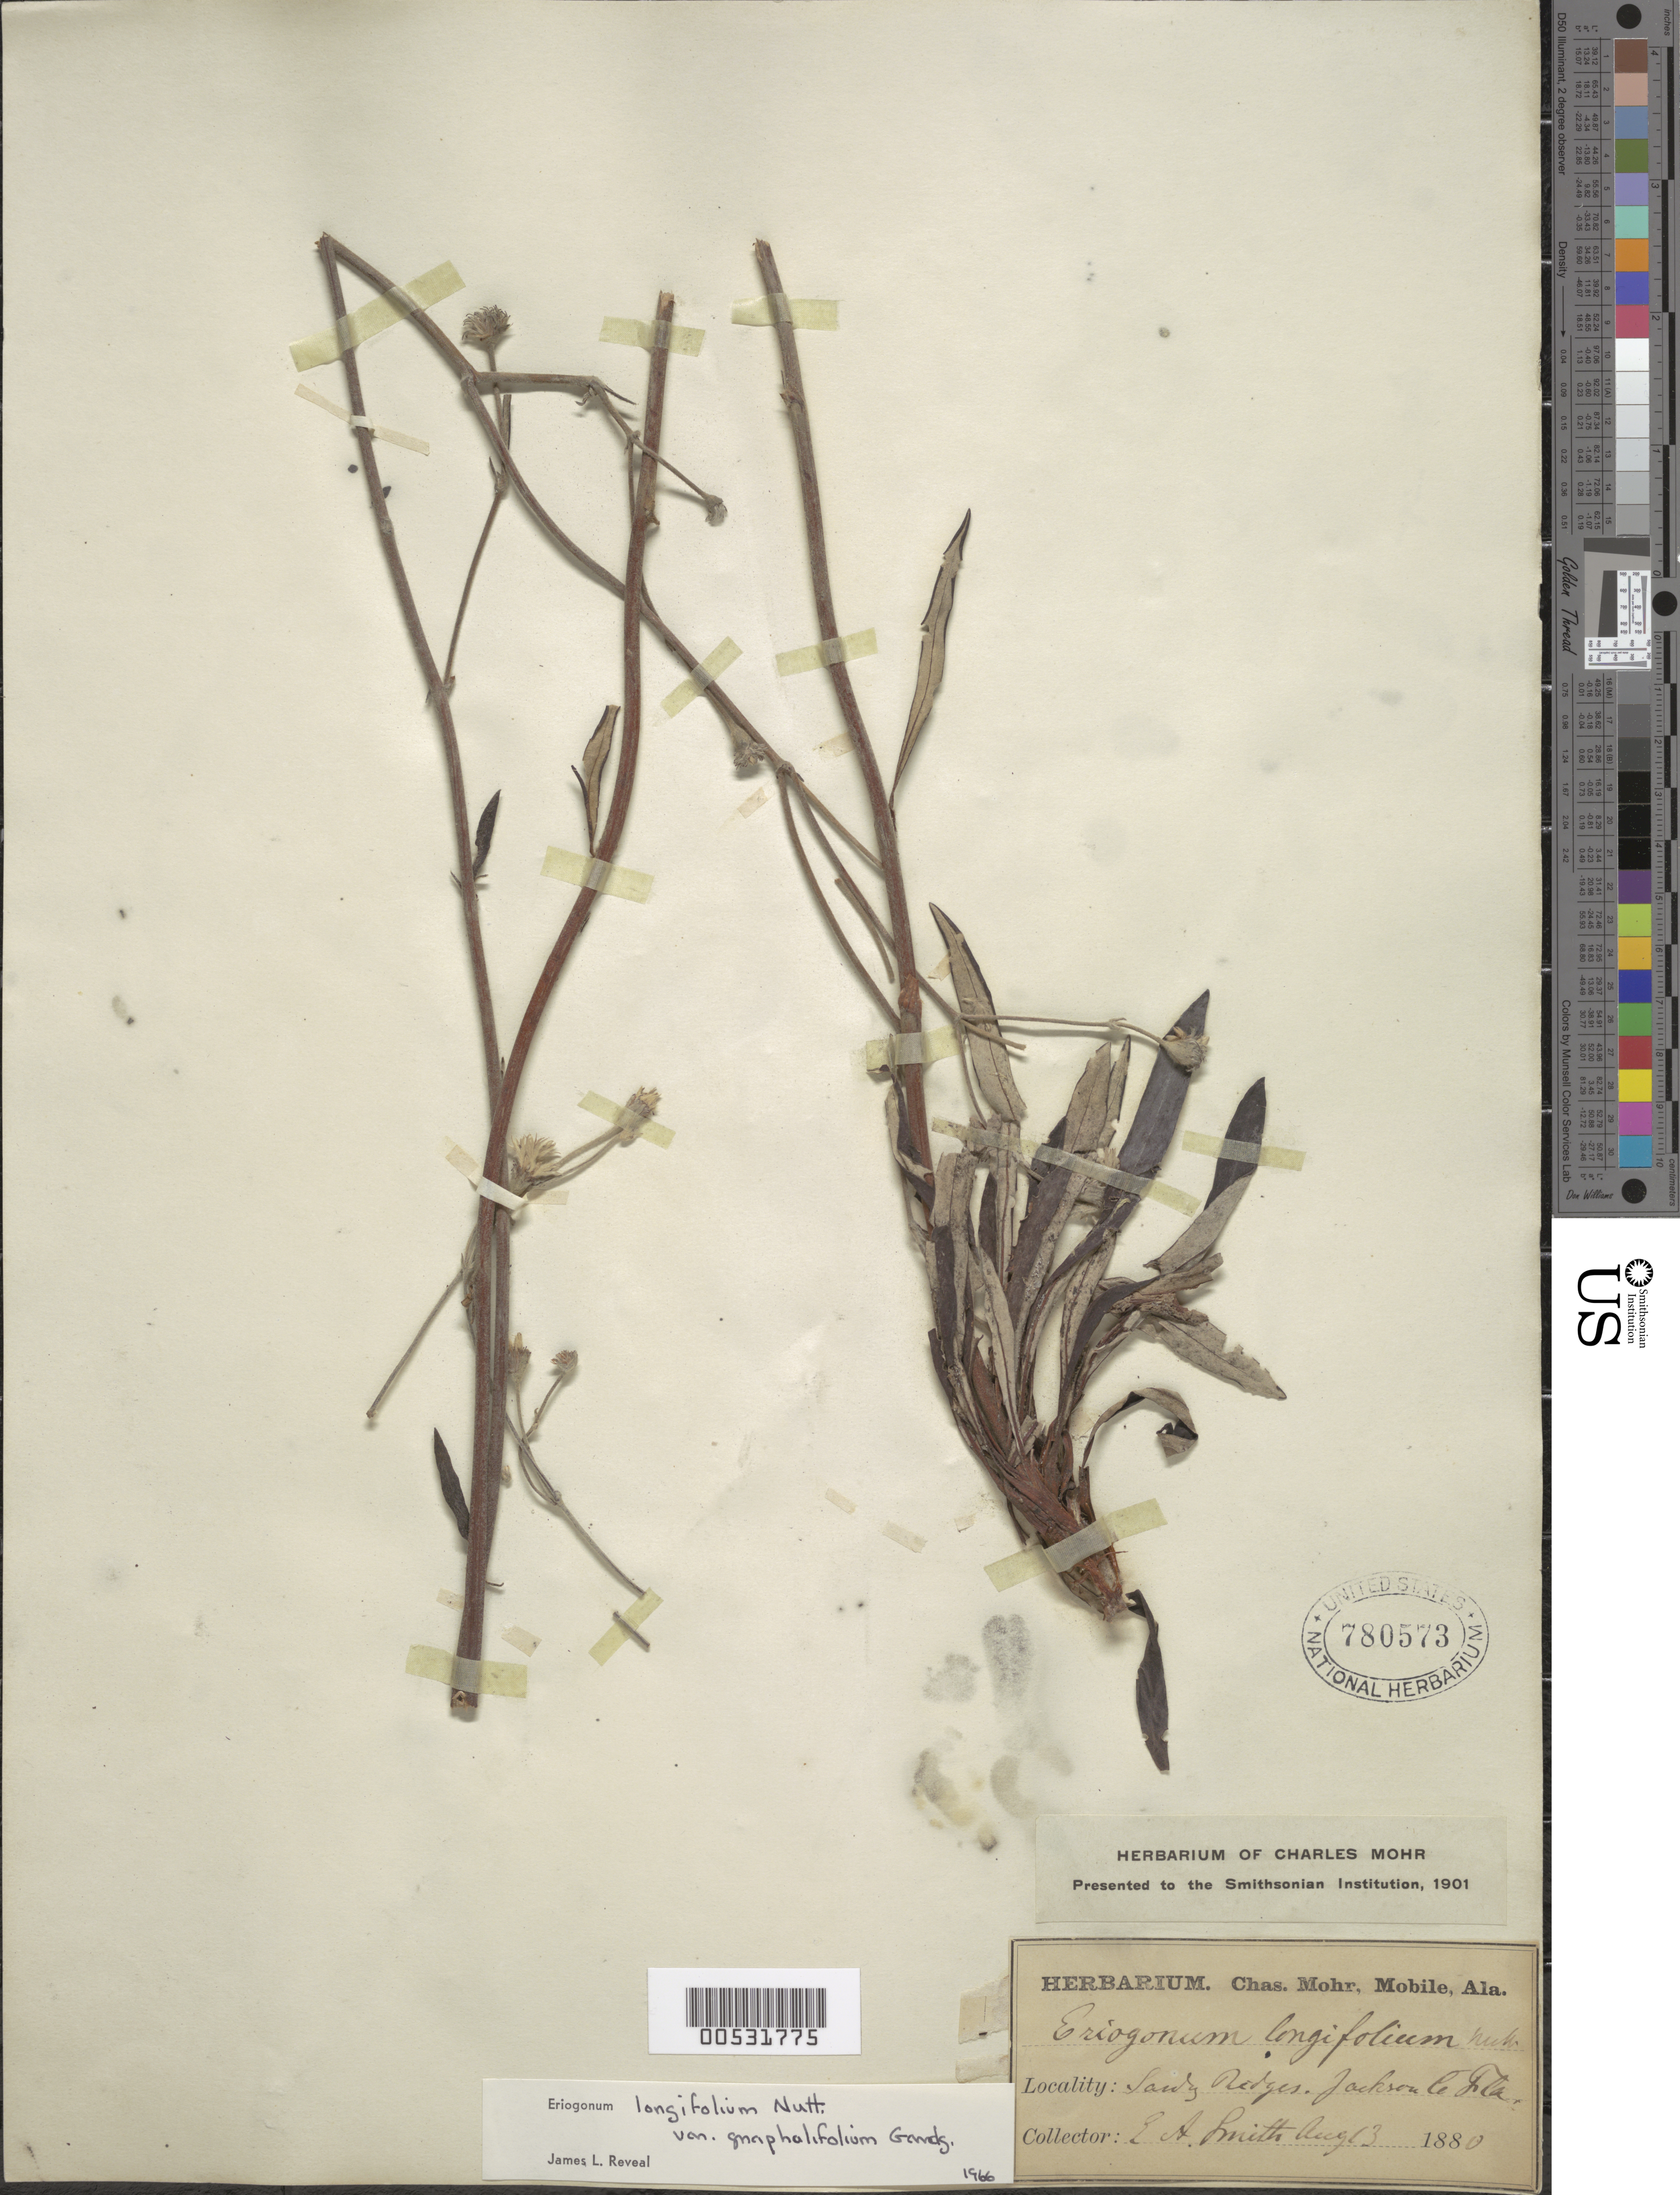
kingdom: Plantae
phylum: Tracheophyta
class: Magnoliopsida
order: Caryophyllales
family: Polygonaceae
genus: Eriogonum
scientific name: Eriogonum longifolium var. gnaphalifolium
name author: Gand.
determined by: Reveal, J. L.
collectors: E. A. Smith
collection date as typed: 13 Aug 1880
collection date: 1880-08-13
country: United States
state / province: Florida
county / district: Jackson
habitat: Sandy ridges.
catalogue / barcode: US 780573